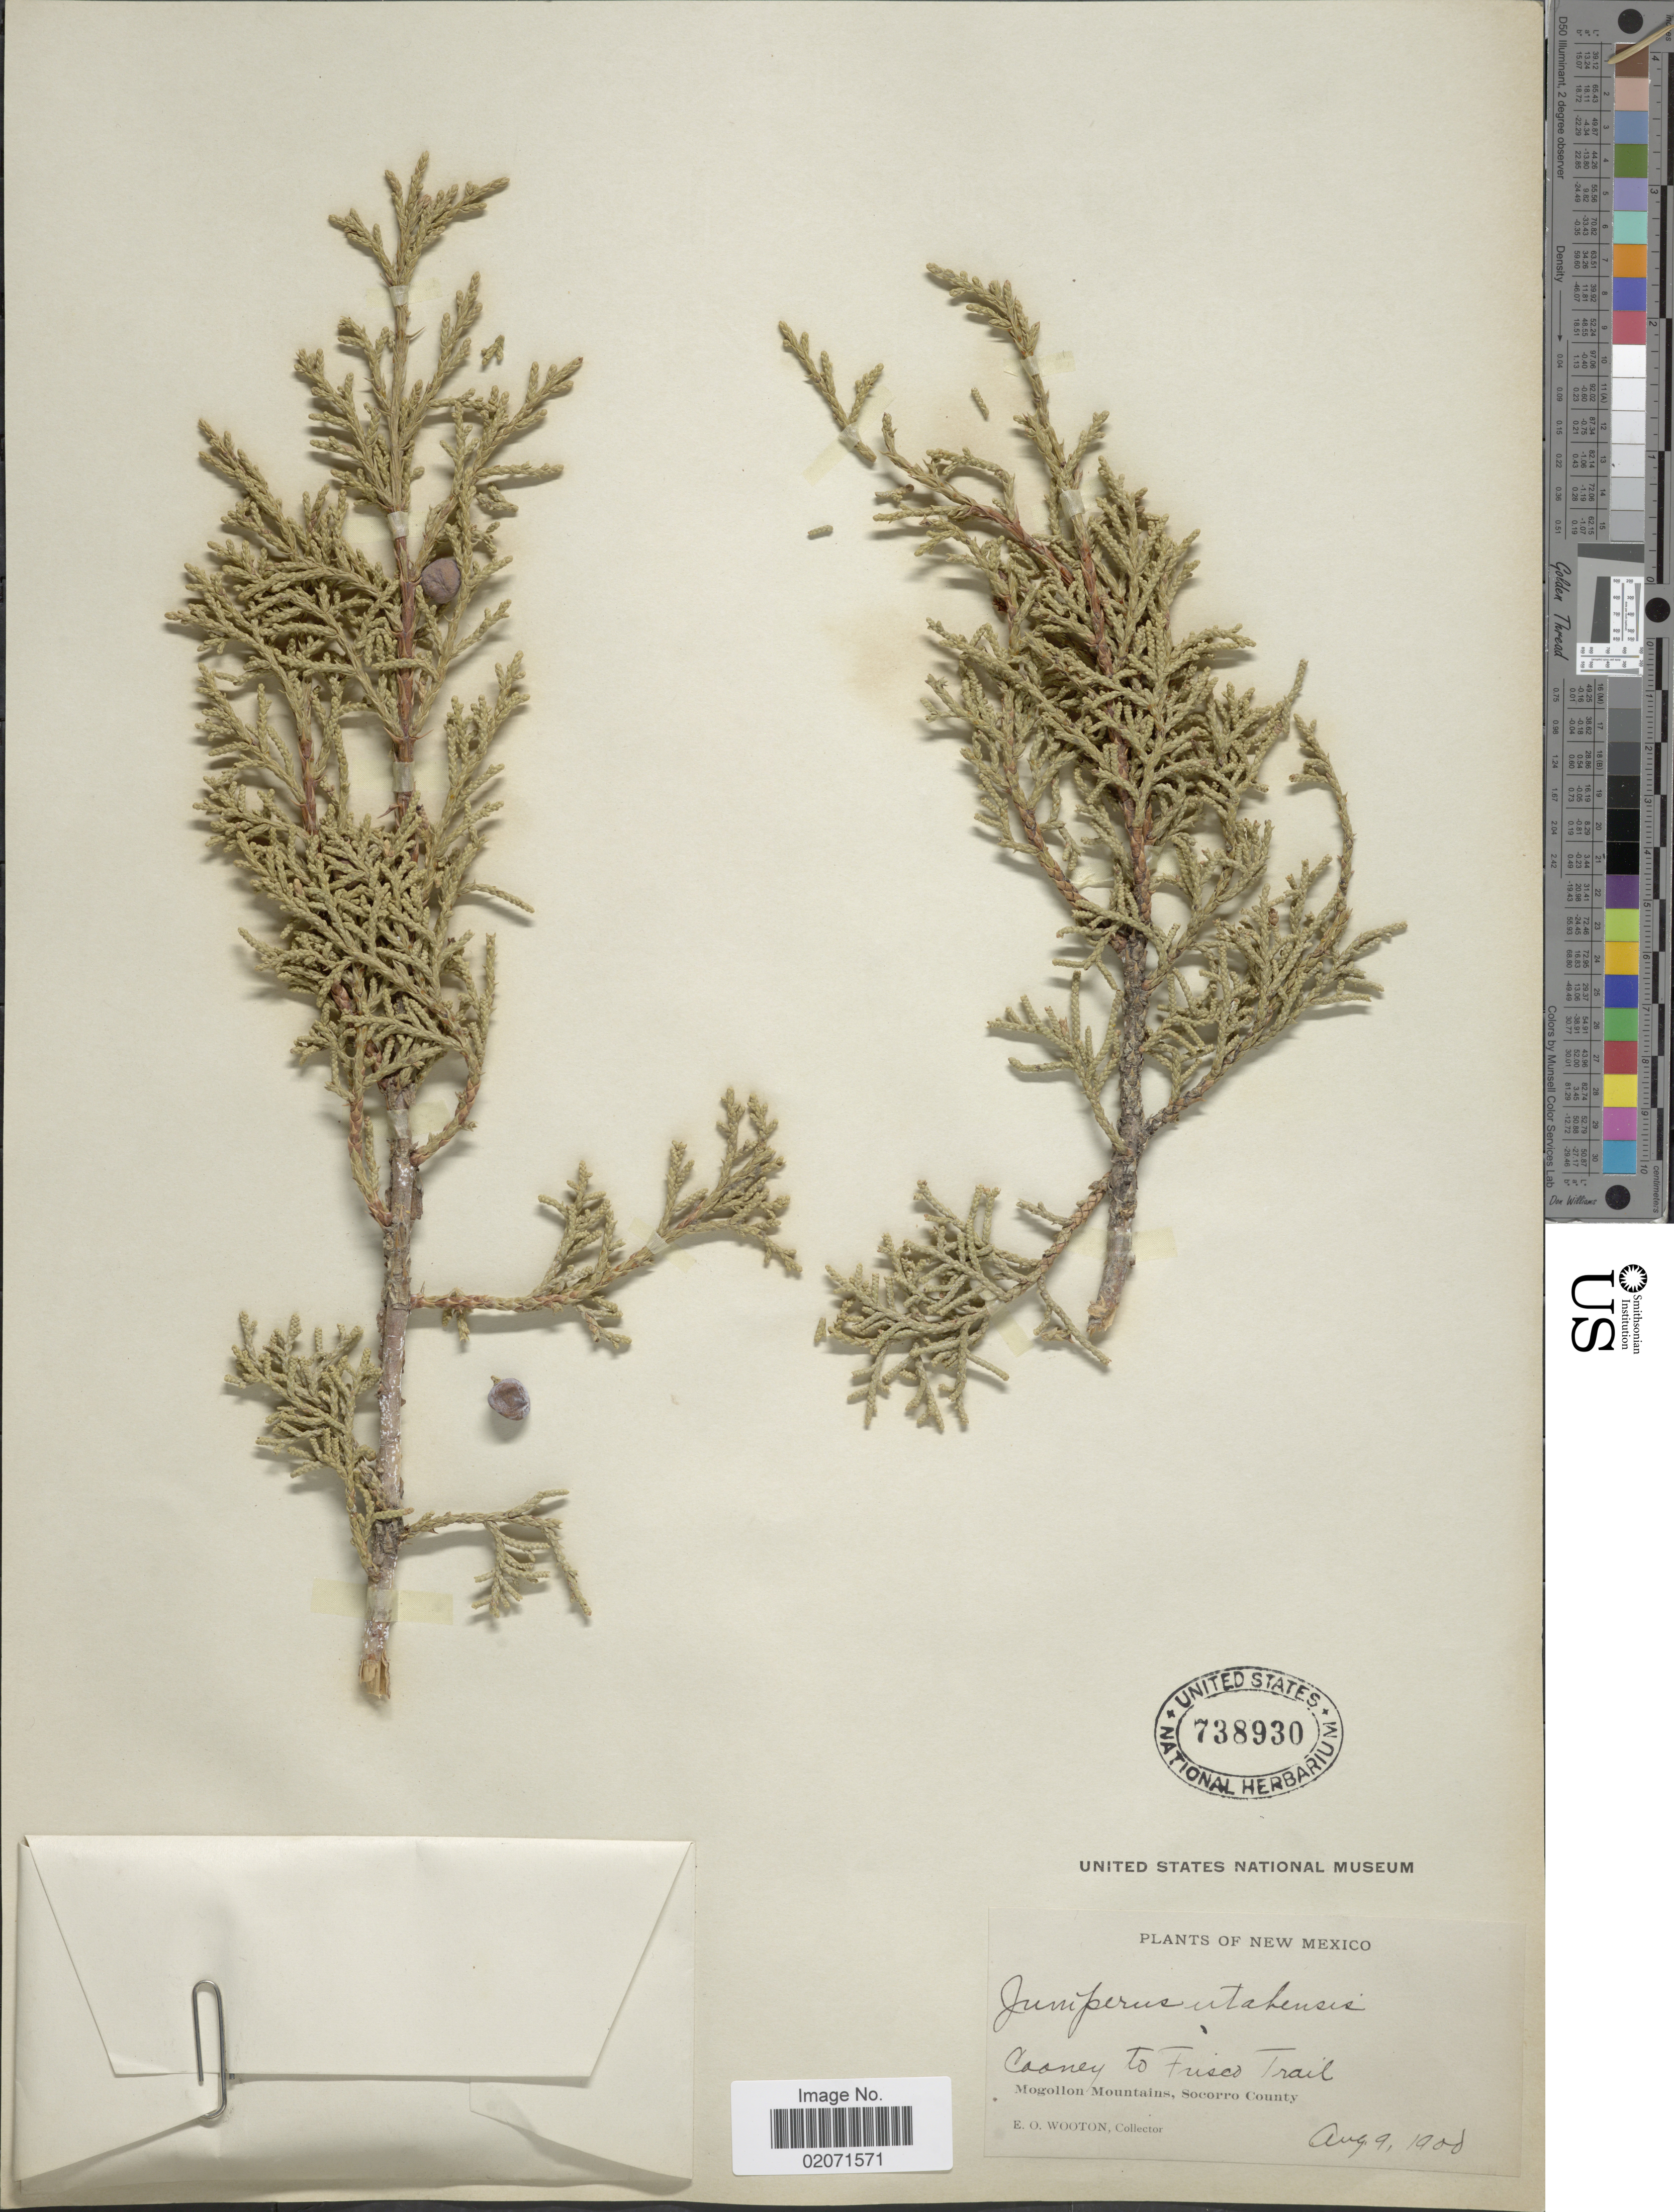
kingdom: Plantae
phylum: Tracheophyta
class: Pinopsida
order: Pinales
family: Cupressaceae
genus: Juniperus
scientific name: Juniperus osteosperma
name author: (Torr.) Little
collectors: E. O. Wooton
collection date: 1900-08-09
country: United States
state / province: New Mexico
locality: Cooney to Frisco Trail. Mogollon Mountains, Socorro County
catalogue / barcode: US 738930